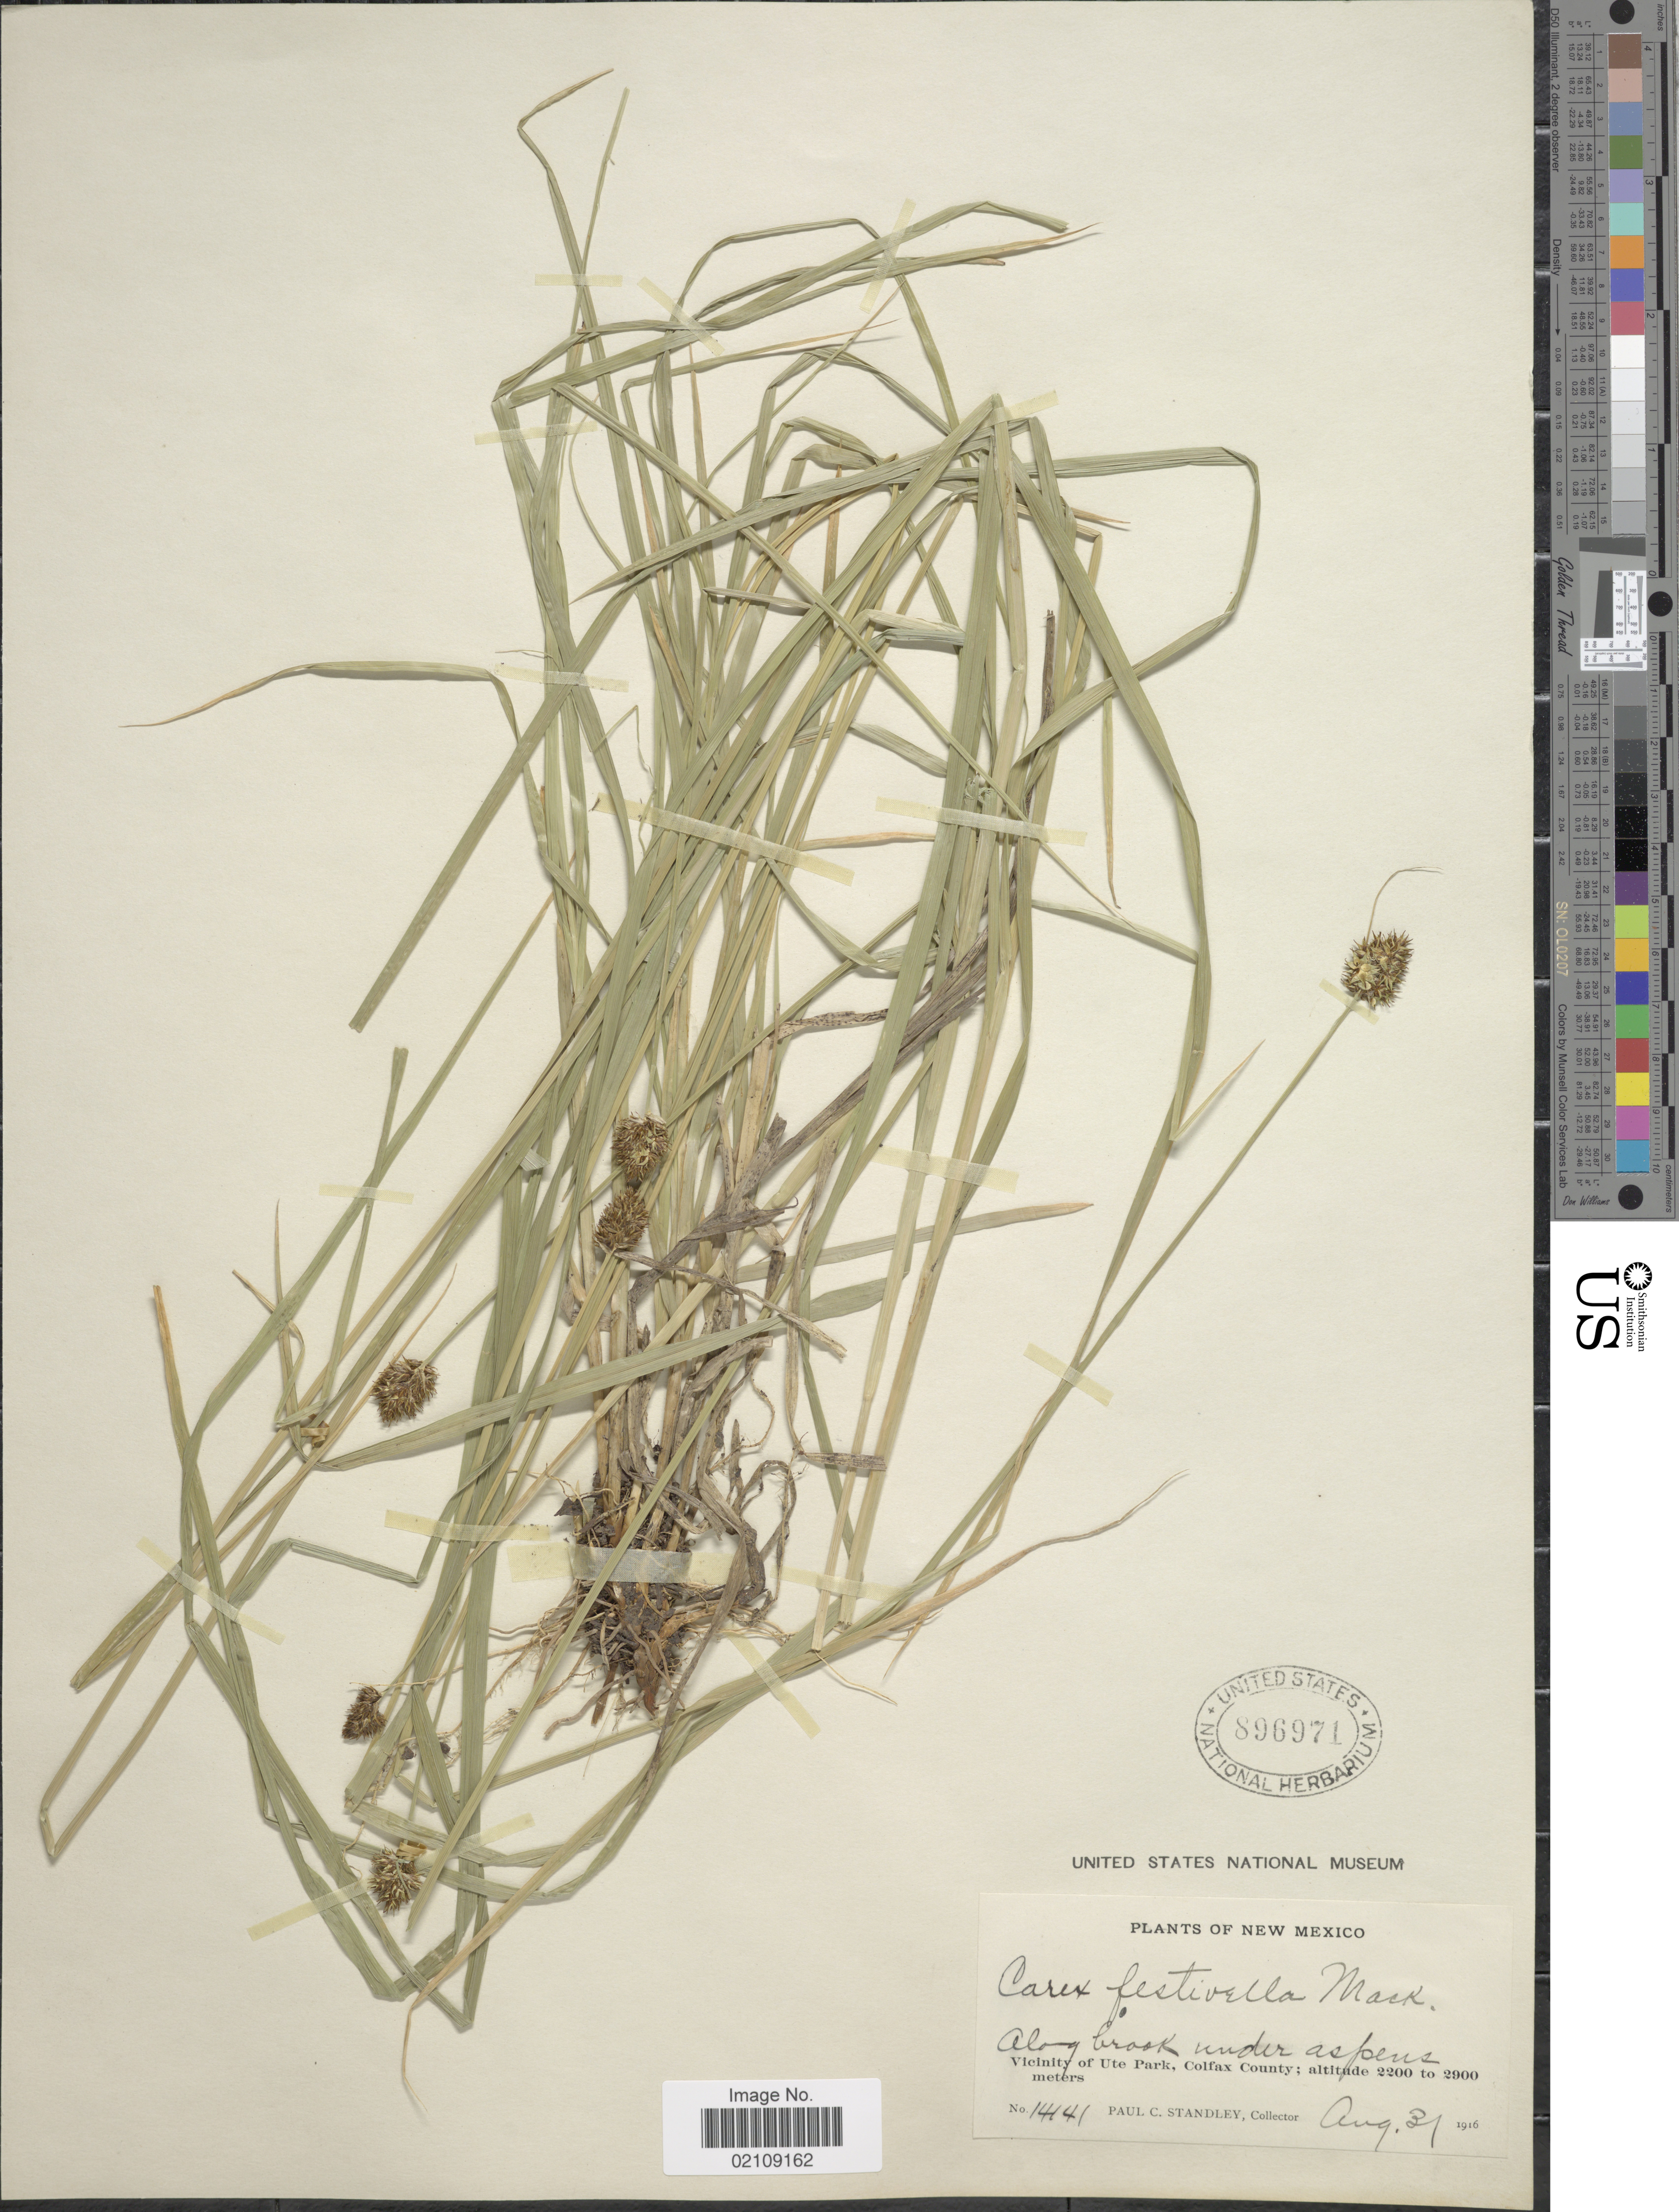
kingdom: Plantae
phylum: Tracheophyta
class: Liliopsida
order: Poales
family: Cyperaceae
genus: Carex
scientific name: Carex microptera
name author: Mack.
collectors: P. C. Standley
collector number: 14141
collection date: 1916-08-31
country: United States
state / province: New Mexico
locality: Vicinity of Ute Park, Colfax County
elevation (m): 2200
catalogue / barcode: US 896971